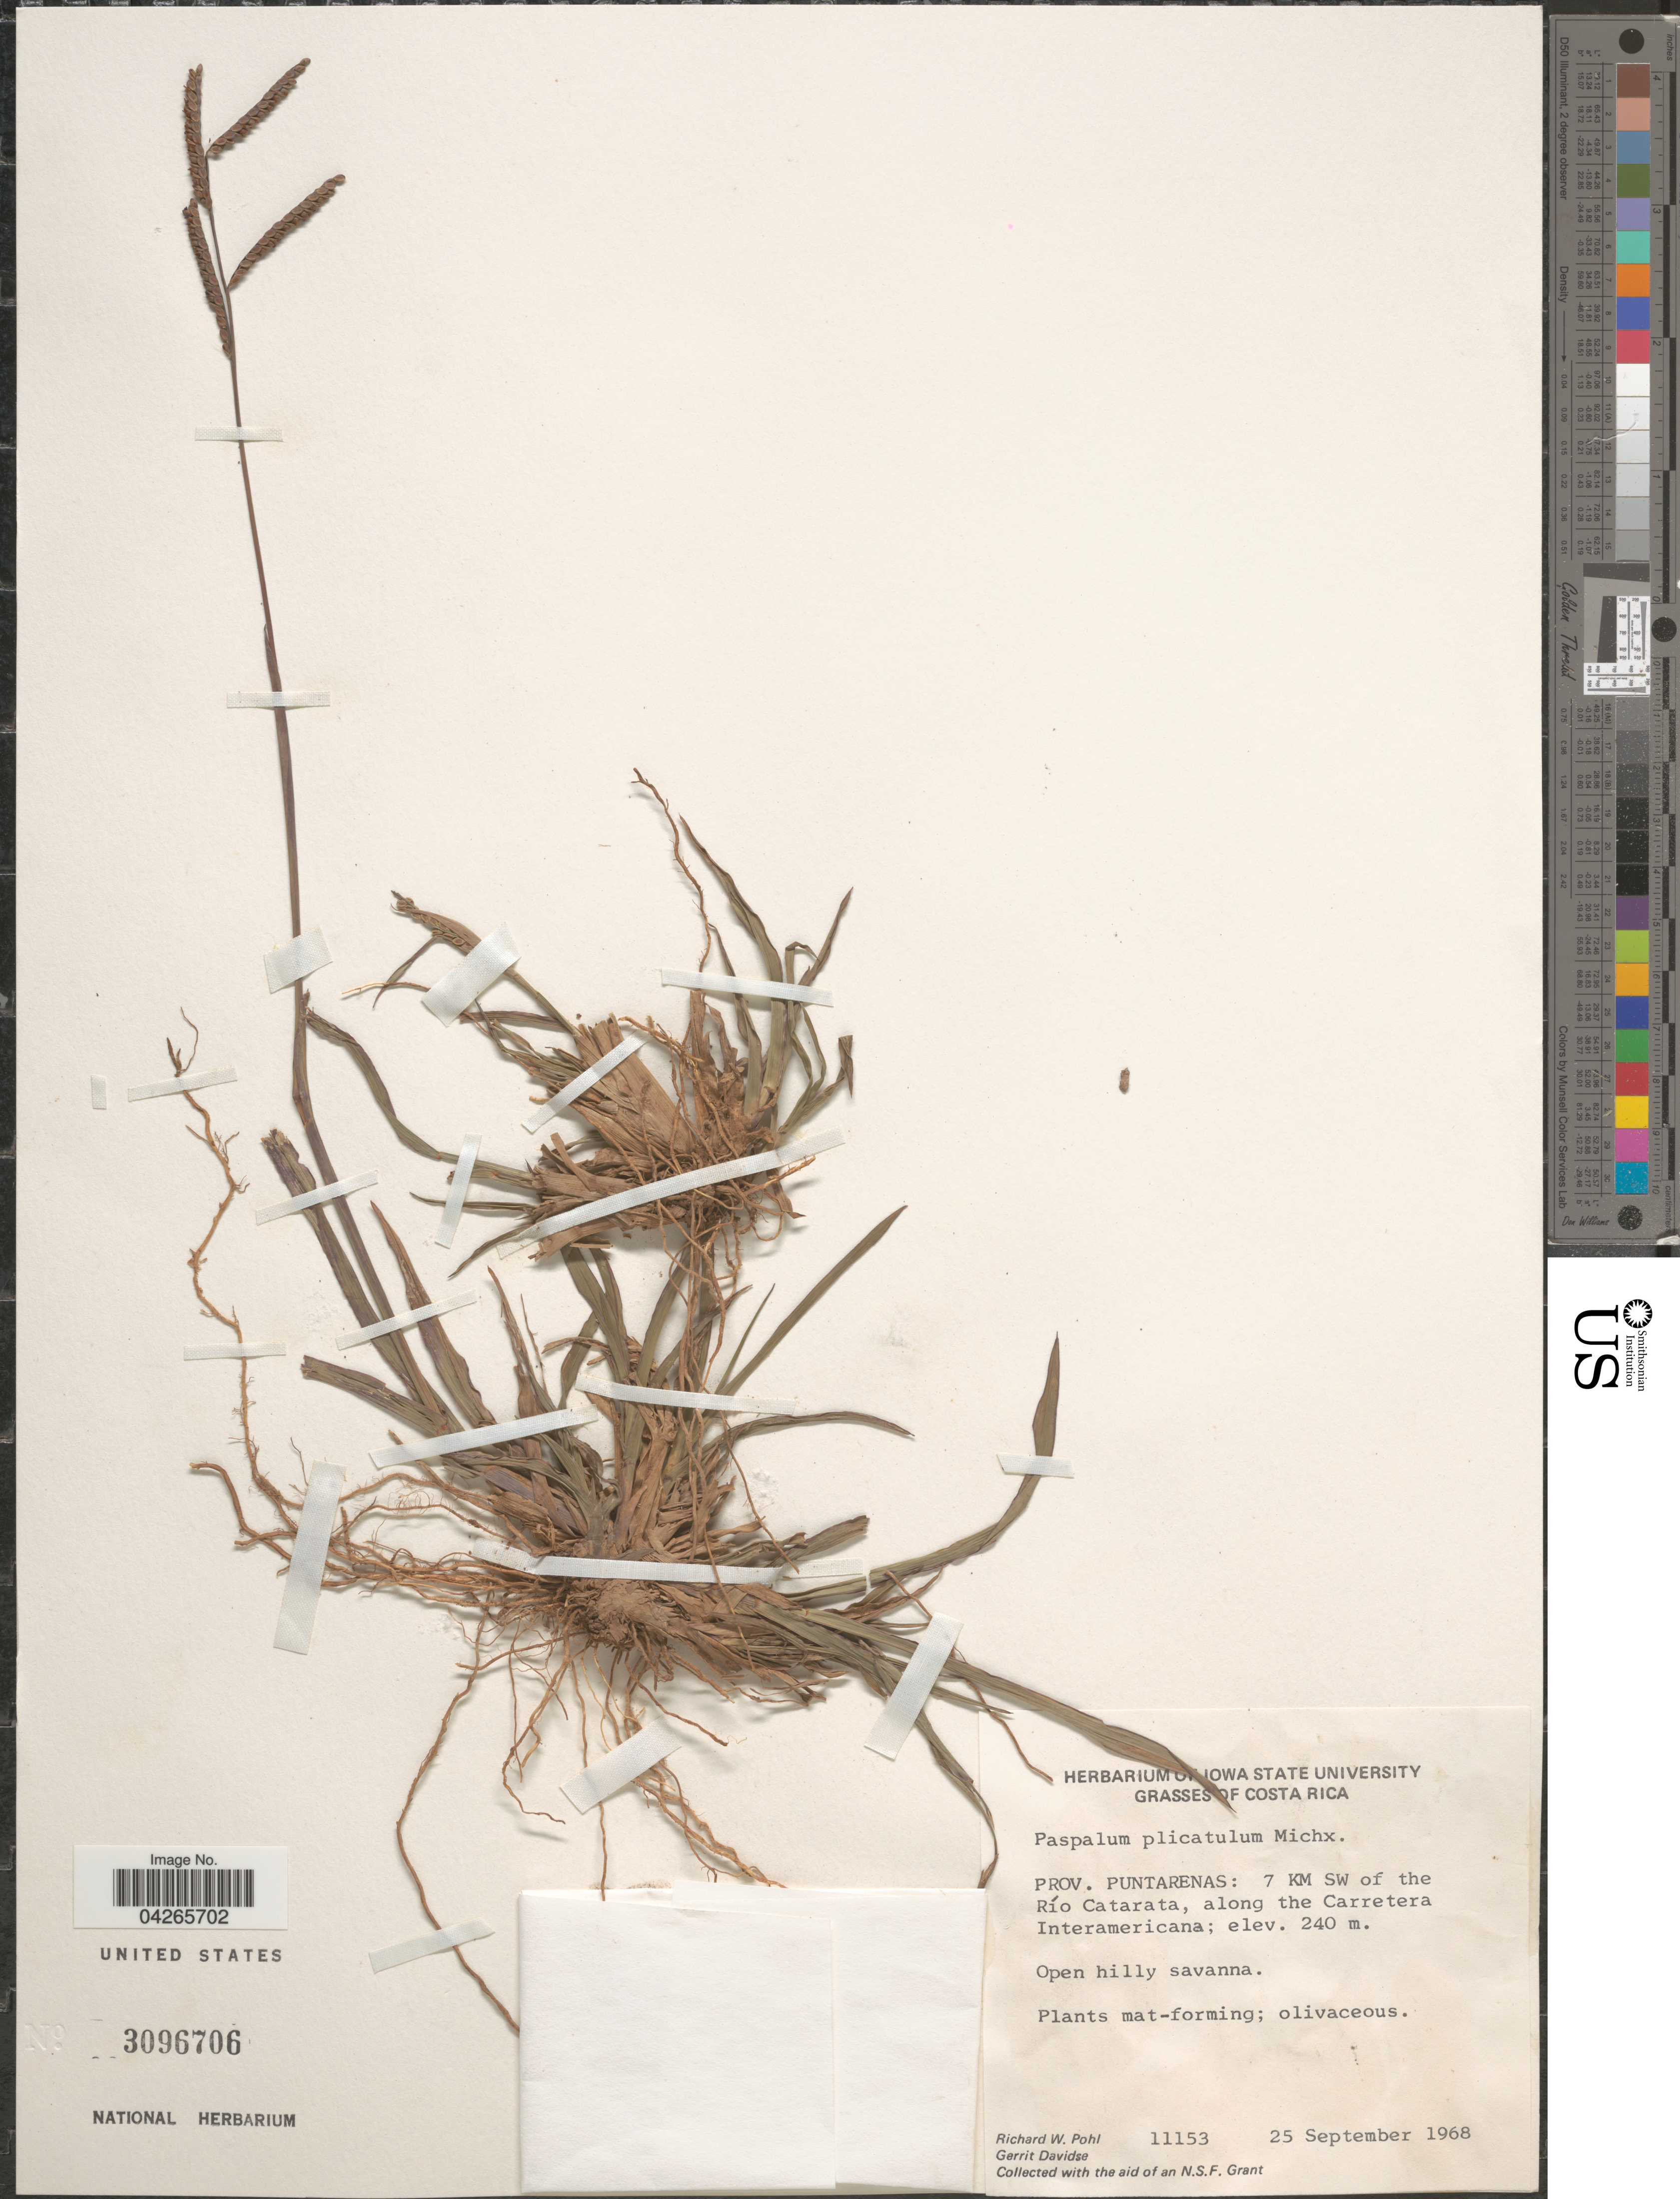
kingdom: Plantae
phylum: Tracheophyta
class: Liliopsida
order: Poales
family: Poaceae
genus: Paspalum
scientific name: Paspalum plicatulum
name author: Michx.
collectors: R. W. Pohl & G. Davidse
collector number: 11153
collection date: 1968-09-25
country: Costa Rica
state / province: Puntarenas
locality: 7 KM SW of the Río Catarata, along the Carretera Interamericana. Open hilly savanna.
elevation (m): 240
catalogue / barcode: US 3096706